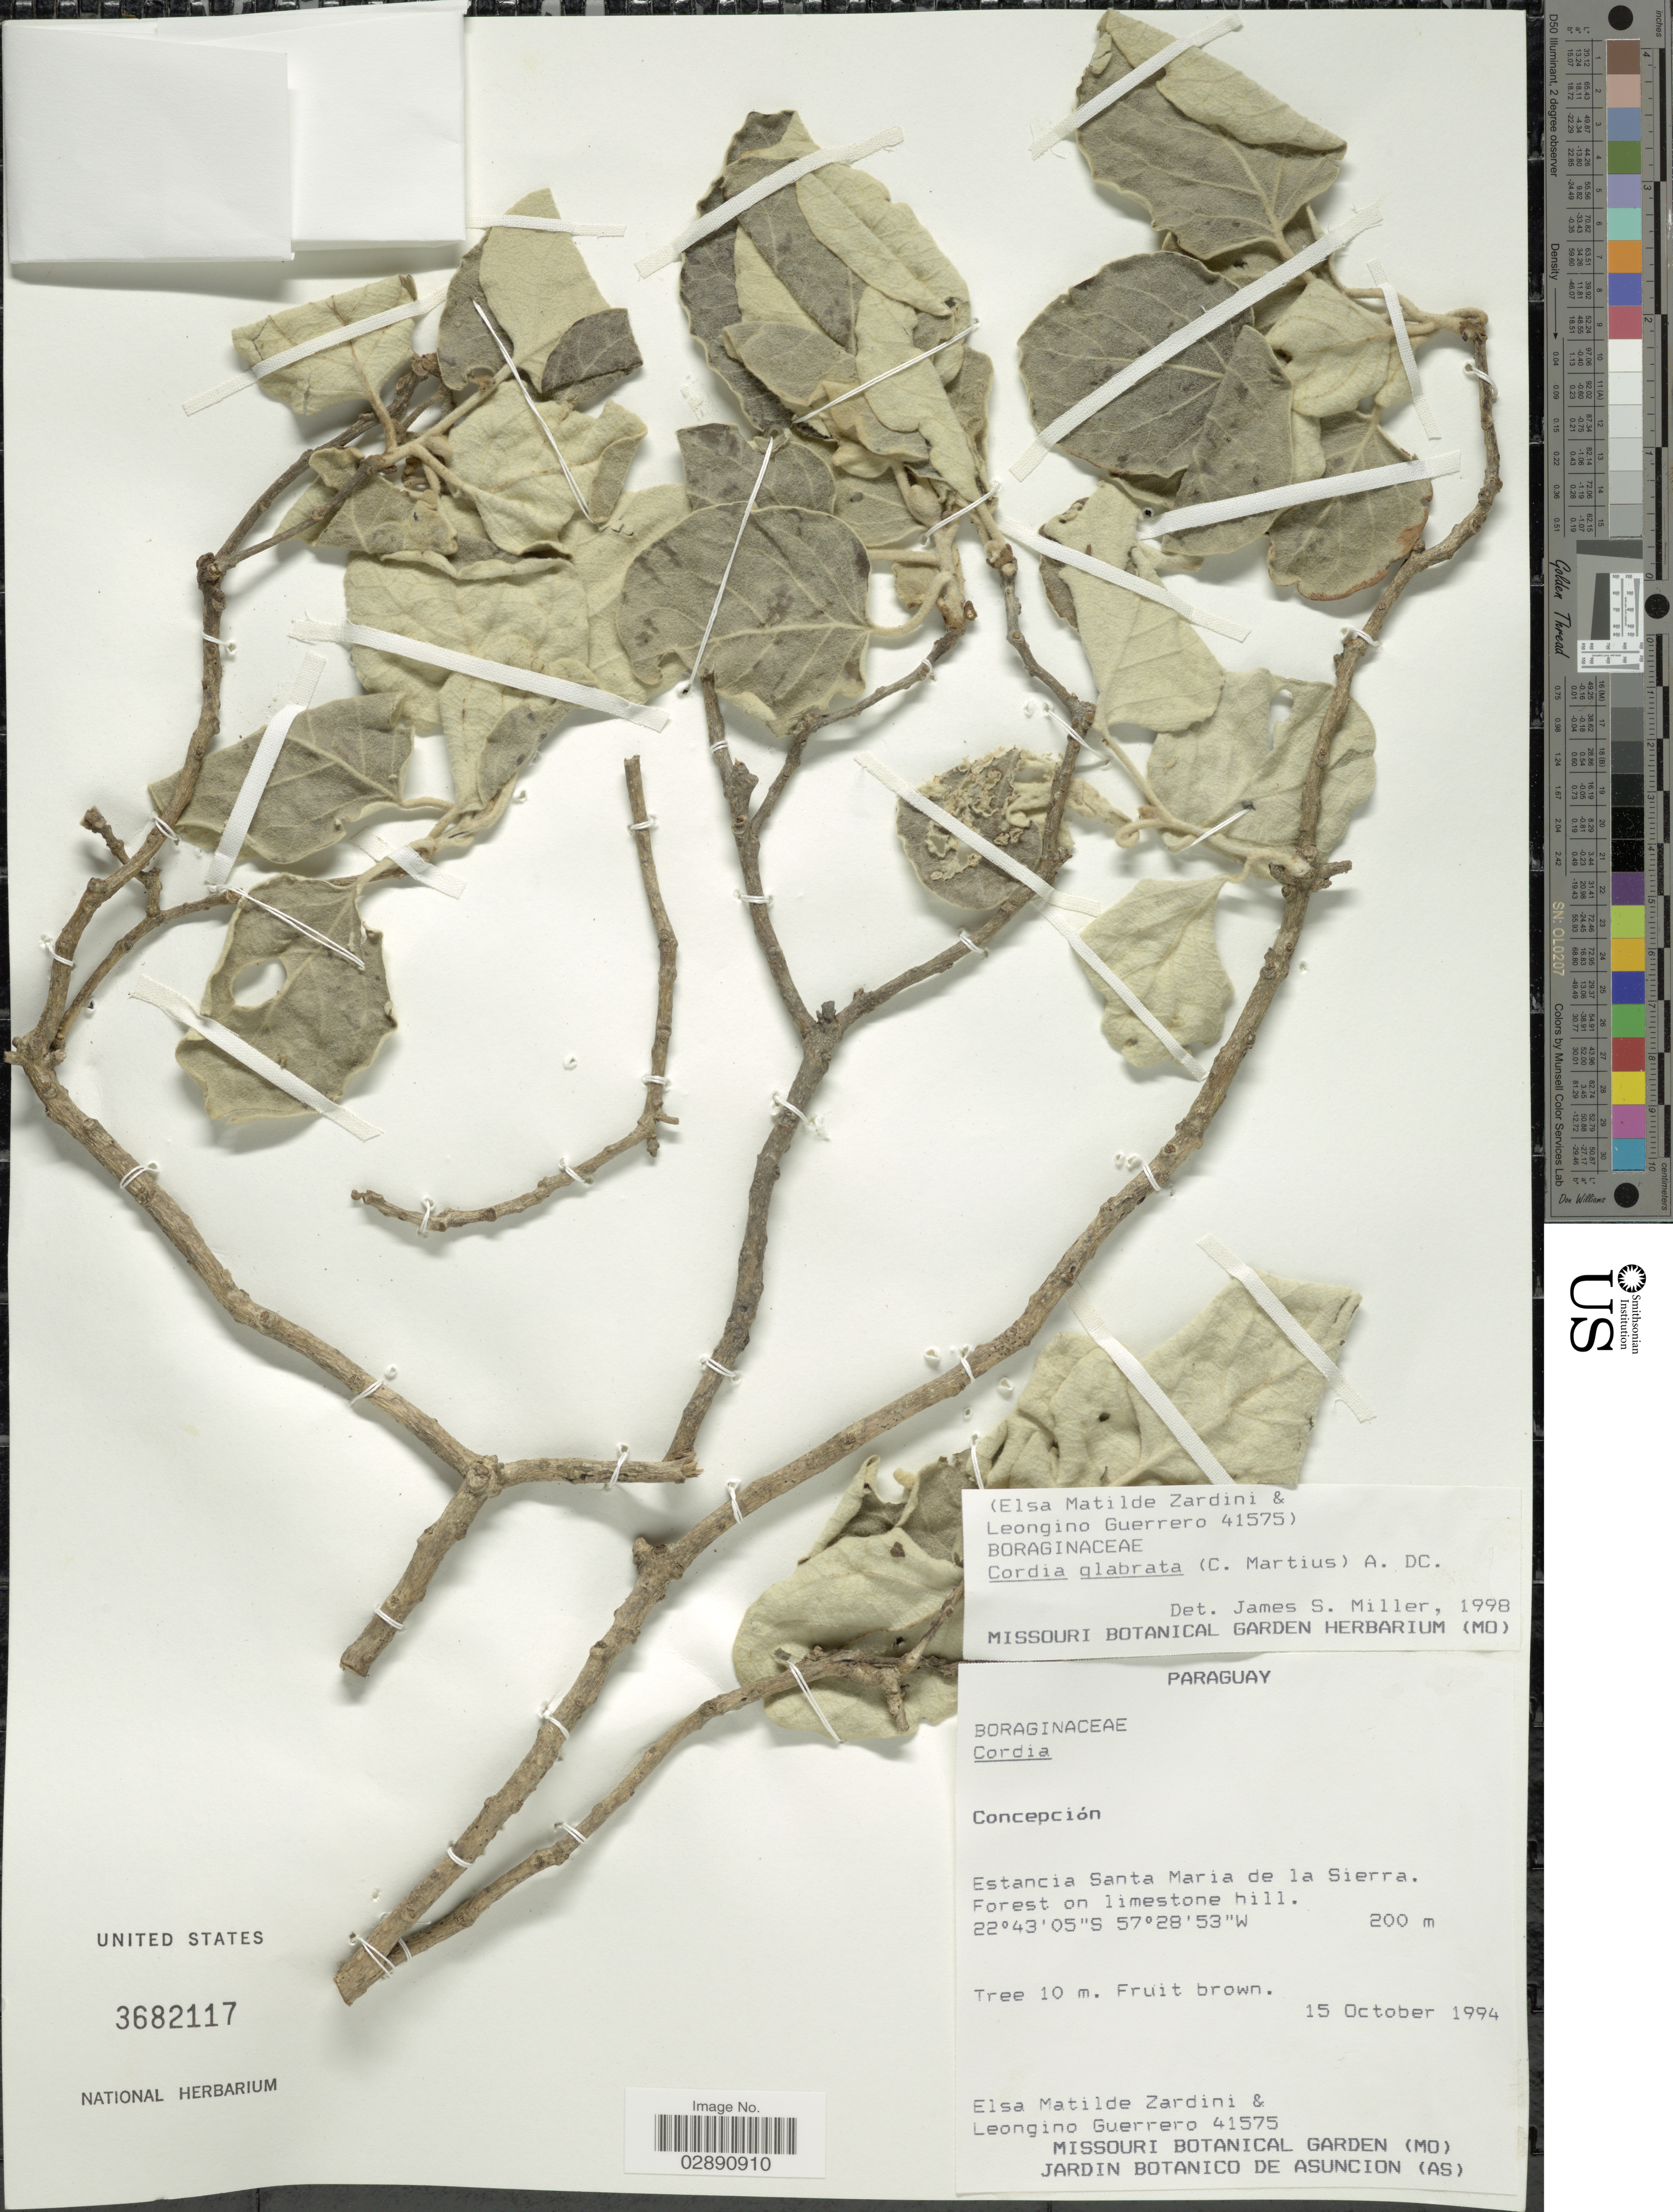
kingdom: Plantae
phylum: Tracheophyta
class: Magnoliopsida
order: Boraginales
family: Cordiaceae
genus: Cordia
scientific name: Cordia glabrata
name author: (Mart.) A. DC.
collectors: E. M. Zardini & L. Guerrero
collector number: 41575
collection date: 1994-10-15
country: Paraguay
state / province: Concepcion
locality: Estancia Santa Maria de la Sierra.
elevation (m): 200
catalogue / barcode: US 3682117